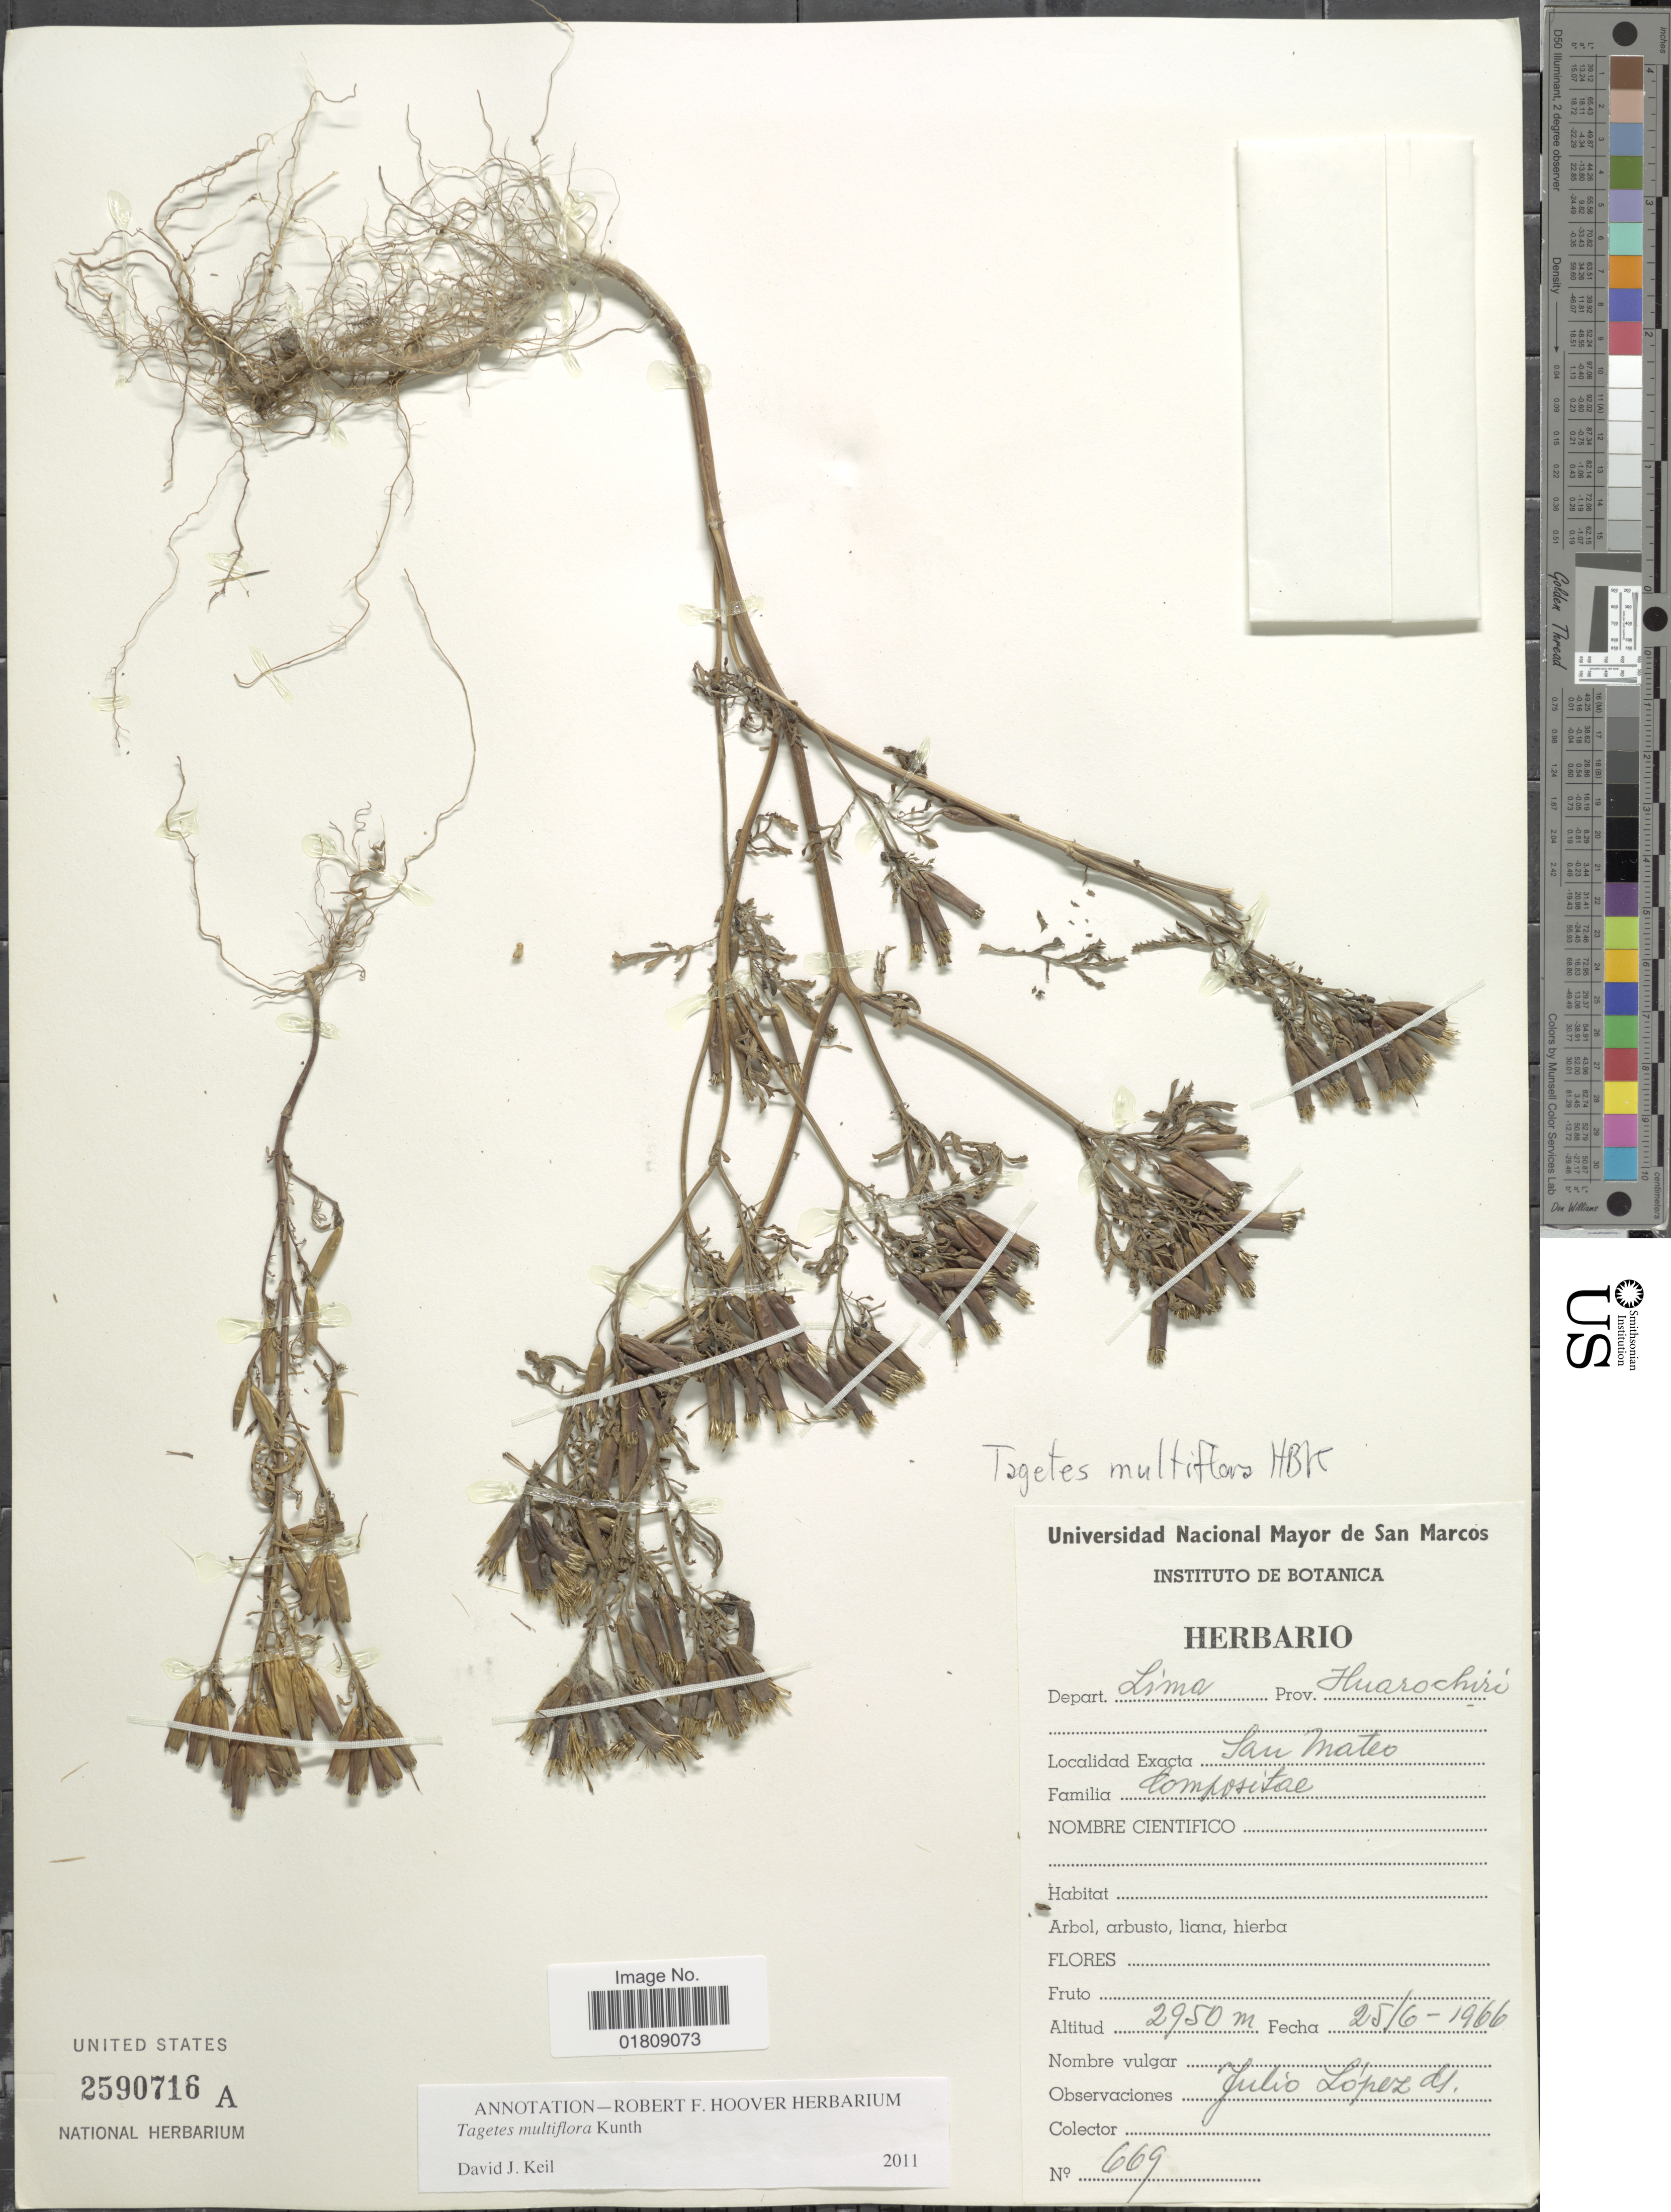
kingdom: Plantae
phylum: Tracheophyta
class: Magnoliopsida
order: Asterales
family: Asteraceae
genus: Tagetes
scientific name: Tagetes multiflora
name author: Kunth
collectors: J. Lopez M.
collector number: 669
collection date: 1966-06-25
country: Peru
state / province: Lima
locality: Prov. Huarochiri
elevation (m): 2950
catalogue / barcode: US 2590716A